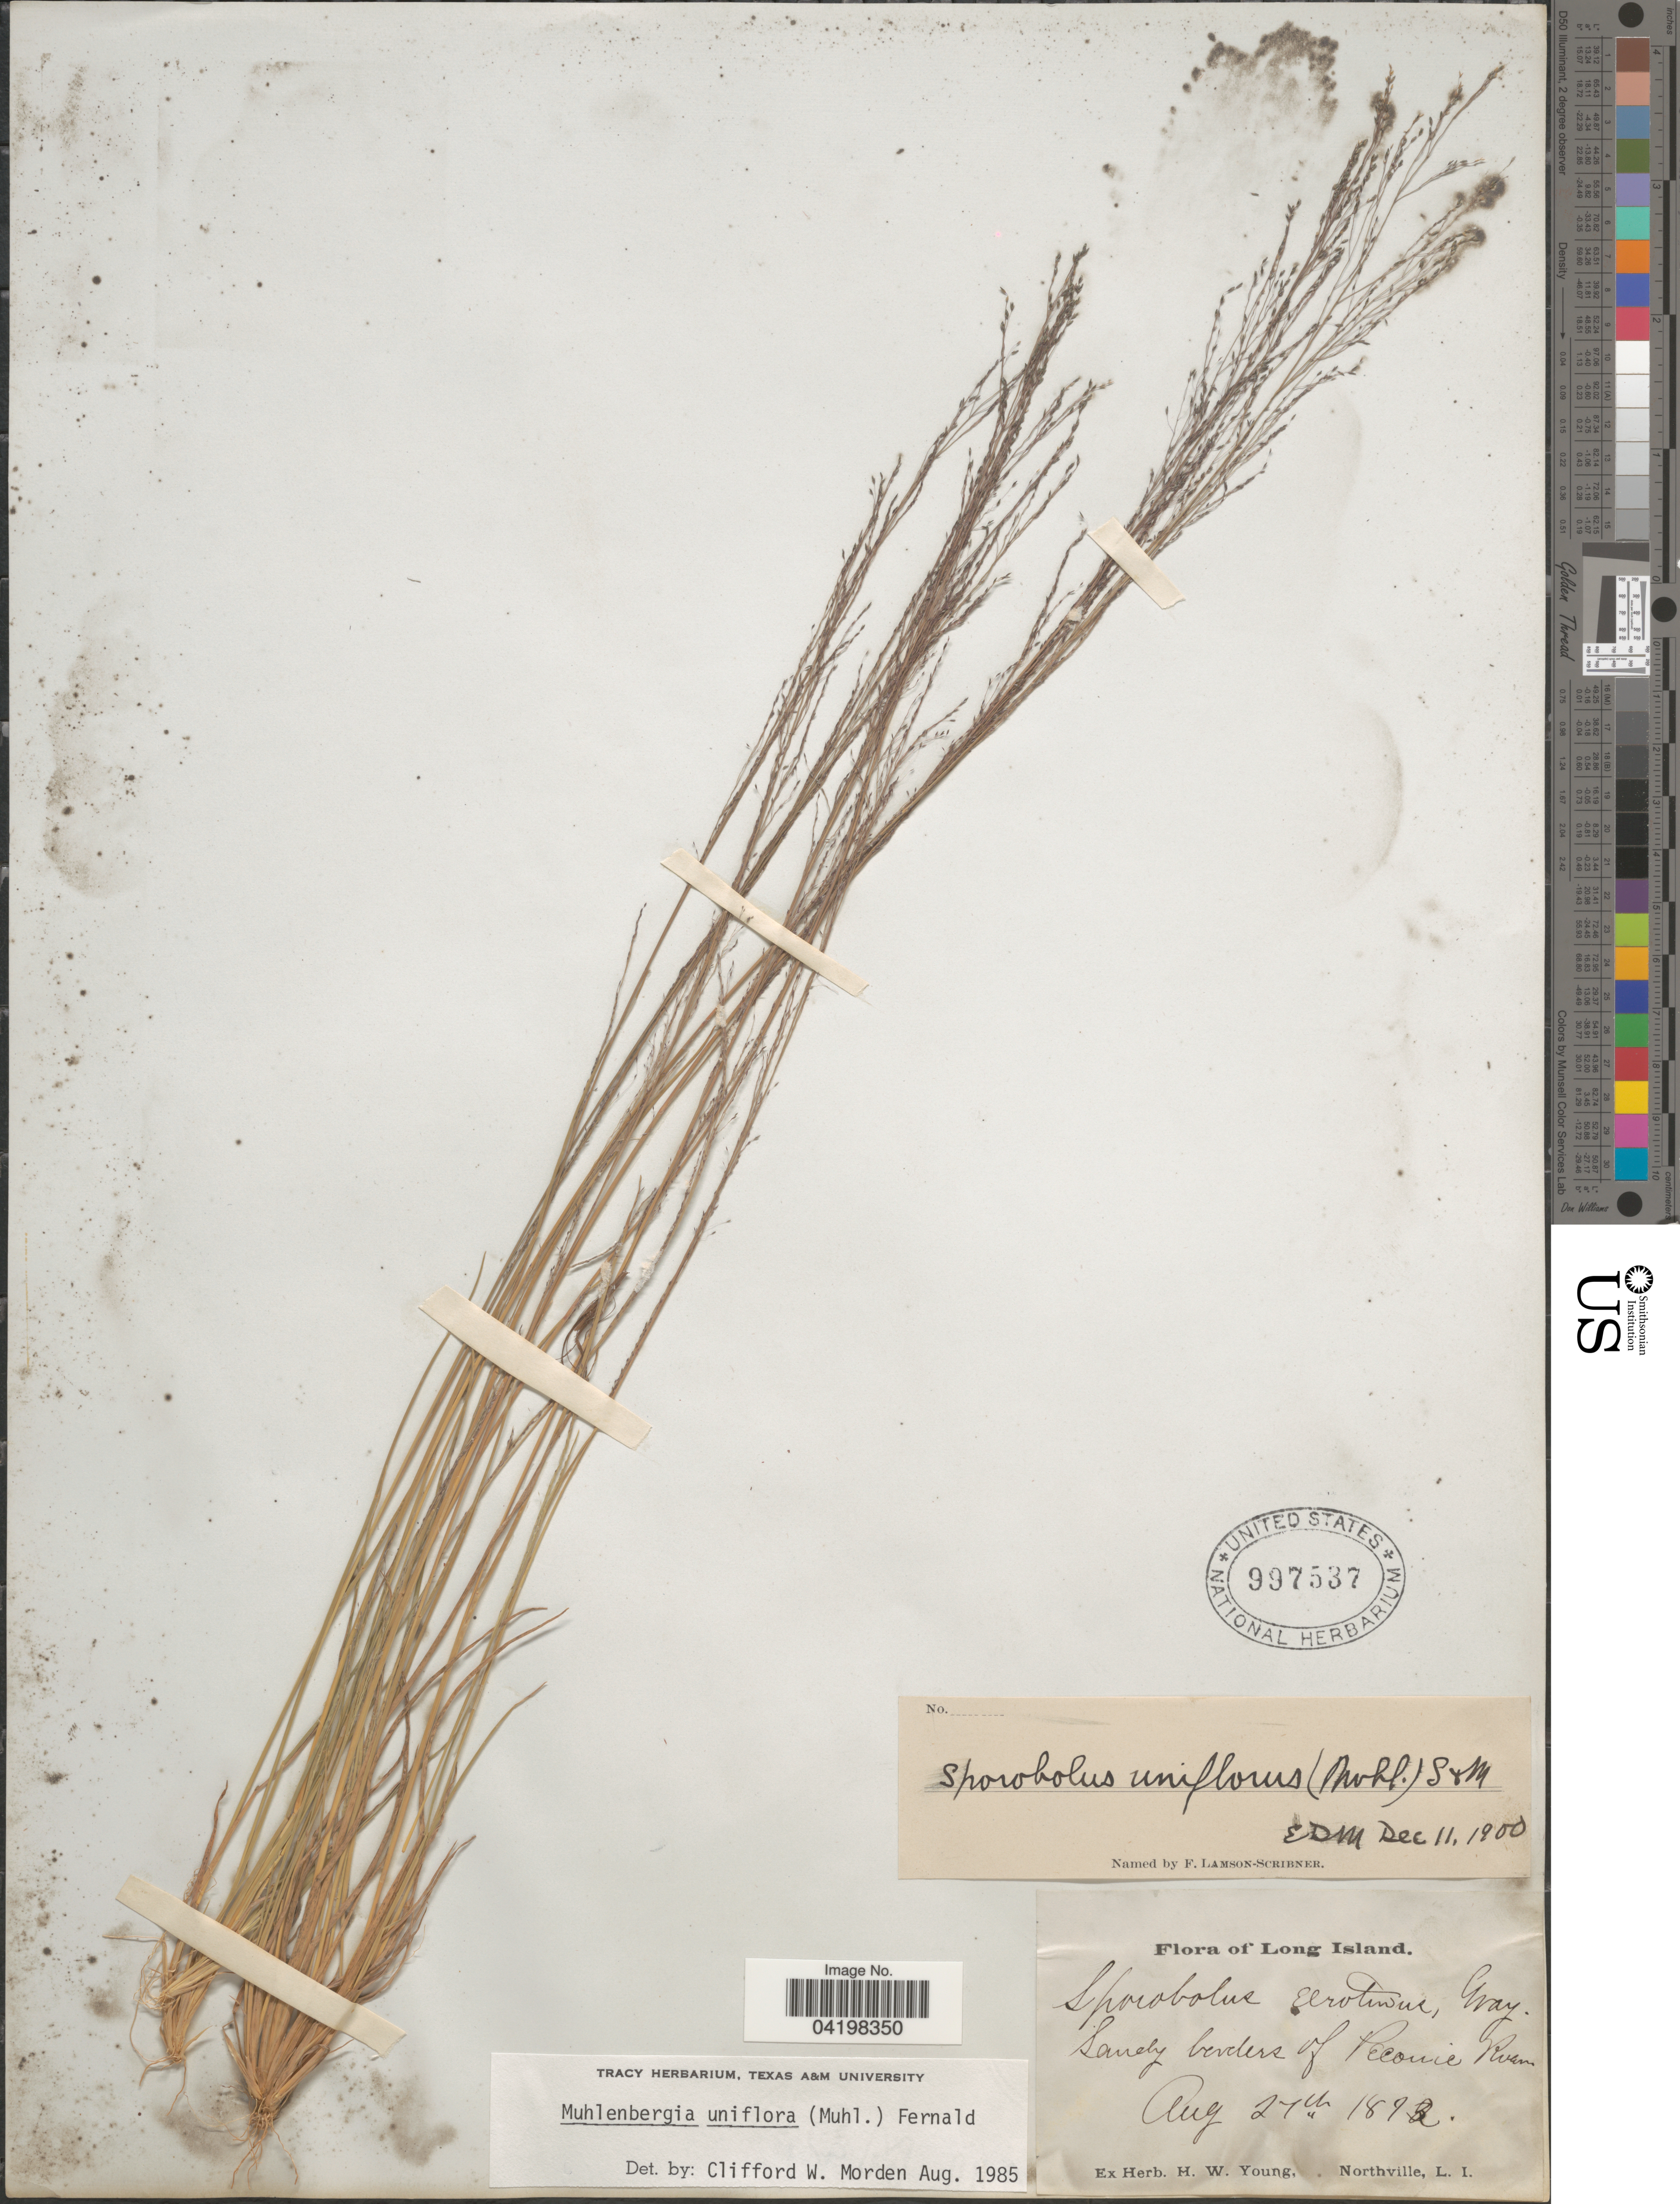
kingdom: Plantae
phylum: Tracheophyta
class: Liliopsida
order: Poales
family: Poaceae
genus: Muhlenbergia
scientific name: Muhlenbergia uniflora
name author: (Muhl.) Fernald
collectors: ex herb. H.W. Young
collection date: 1893-08-27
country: United States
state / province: New York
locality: Long Island. Sandy borders of Peconic River.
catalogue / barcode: US 997537